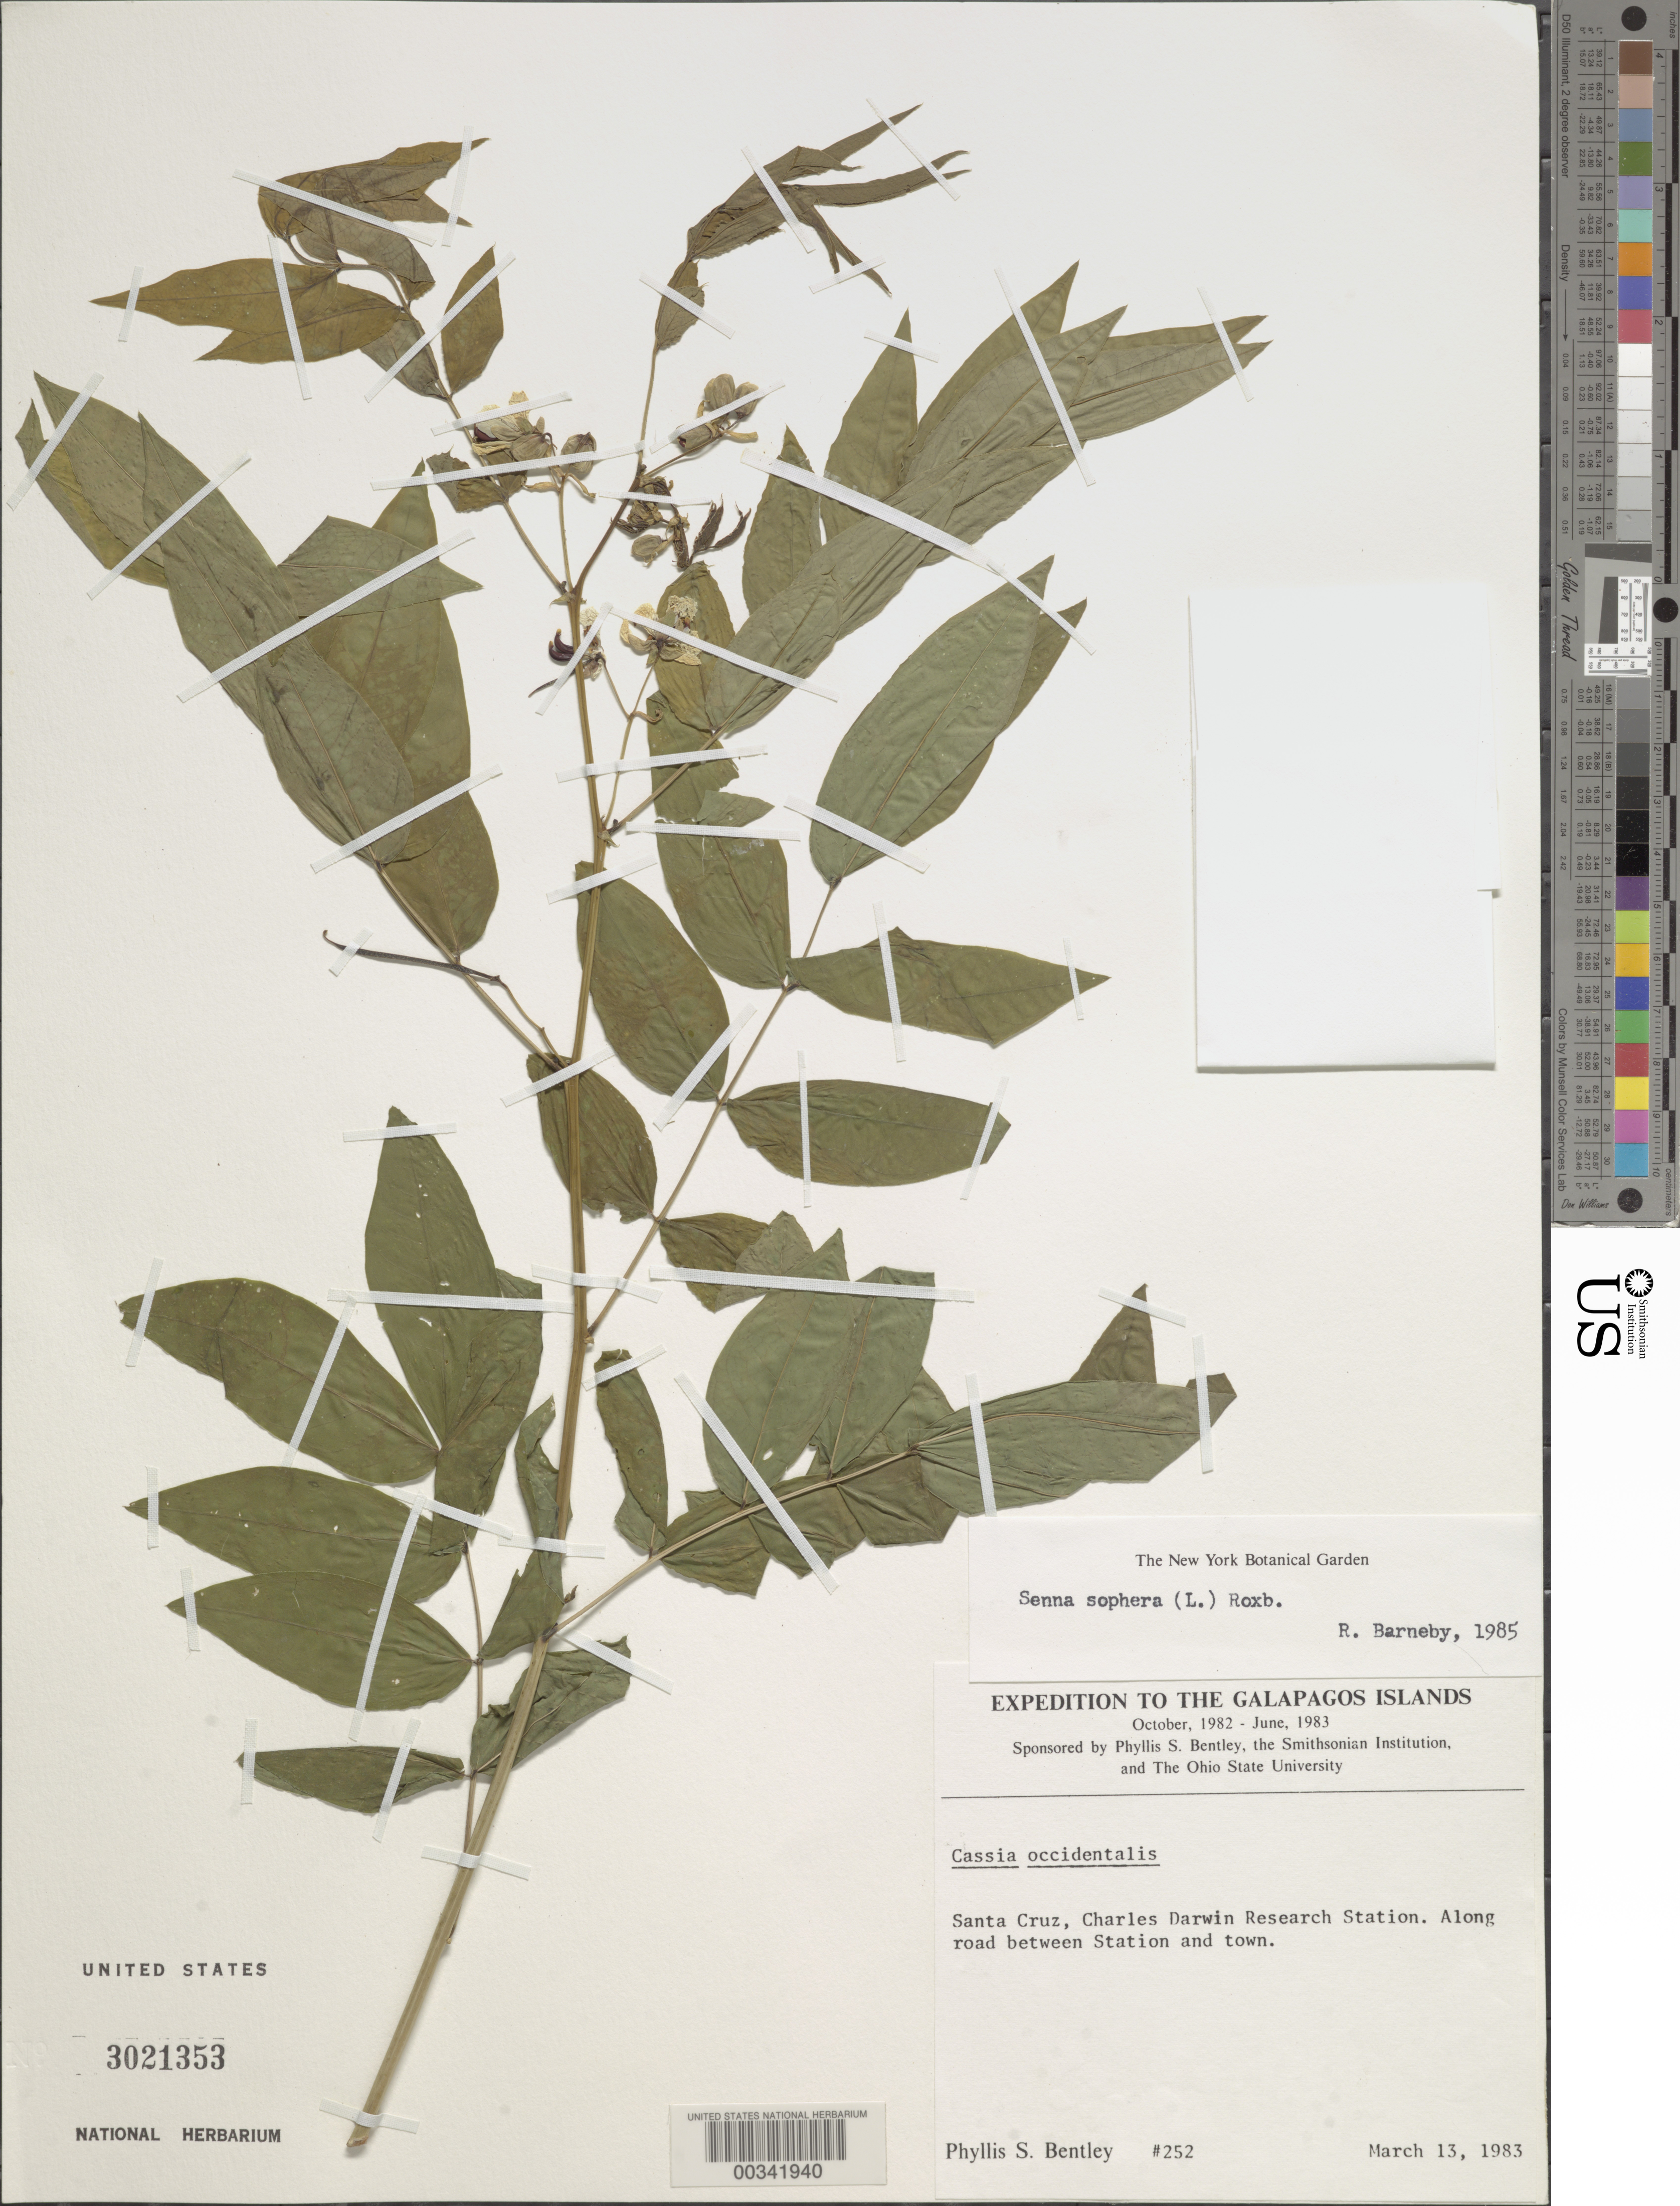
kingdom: Plantae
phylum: Tracheophyta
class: Magnoliopsida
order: Fabales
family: Fabaceae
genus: Senna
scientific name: Senna sophera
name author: (L.) Roxb.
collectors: P. S. Bentley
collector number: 252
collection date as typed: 13 Mar 1983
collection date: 1983-03-13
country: Ecuador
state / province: Colón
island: Santa Cruz [Indefatigable, Chaves]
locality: Charles Darwin Research Station, along road between station and town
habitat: Along road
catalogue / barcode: US 3021353